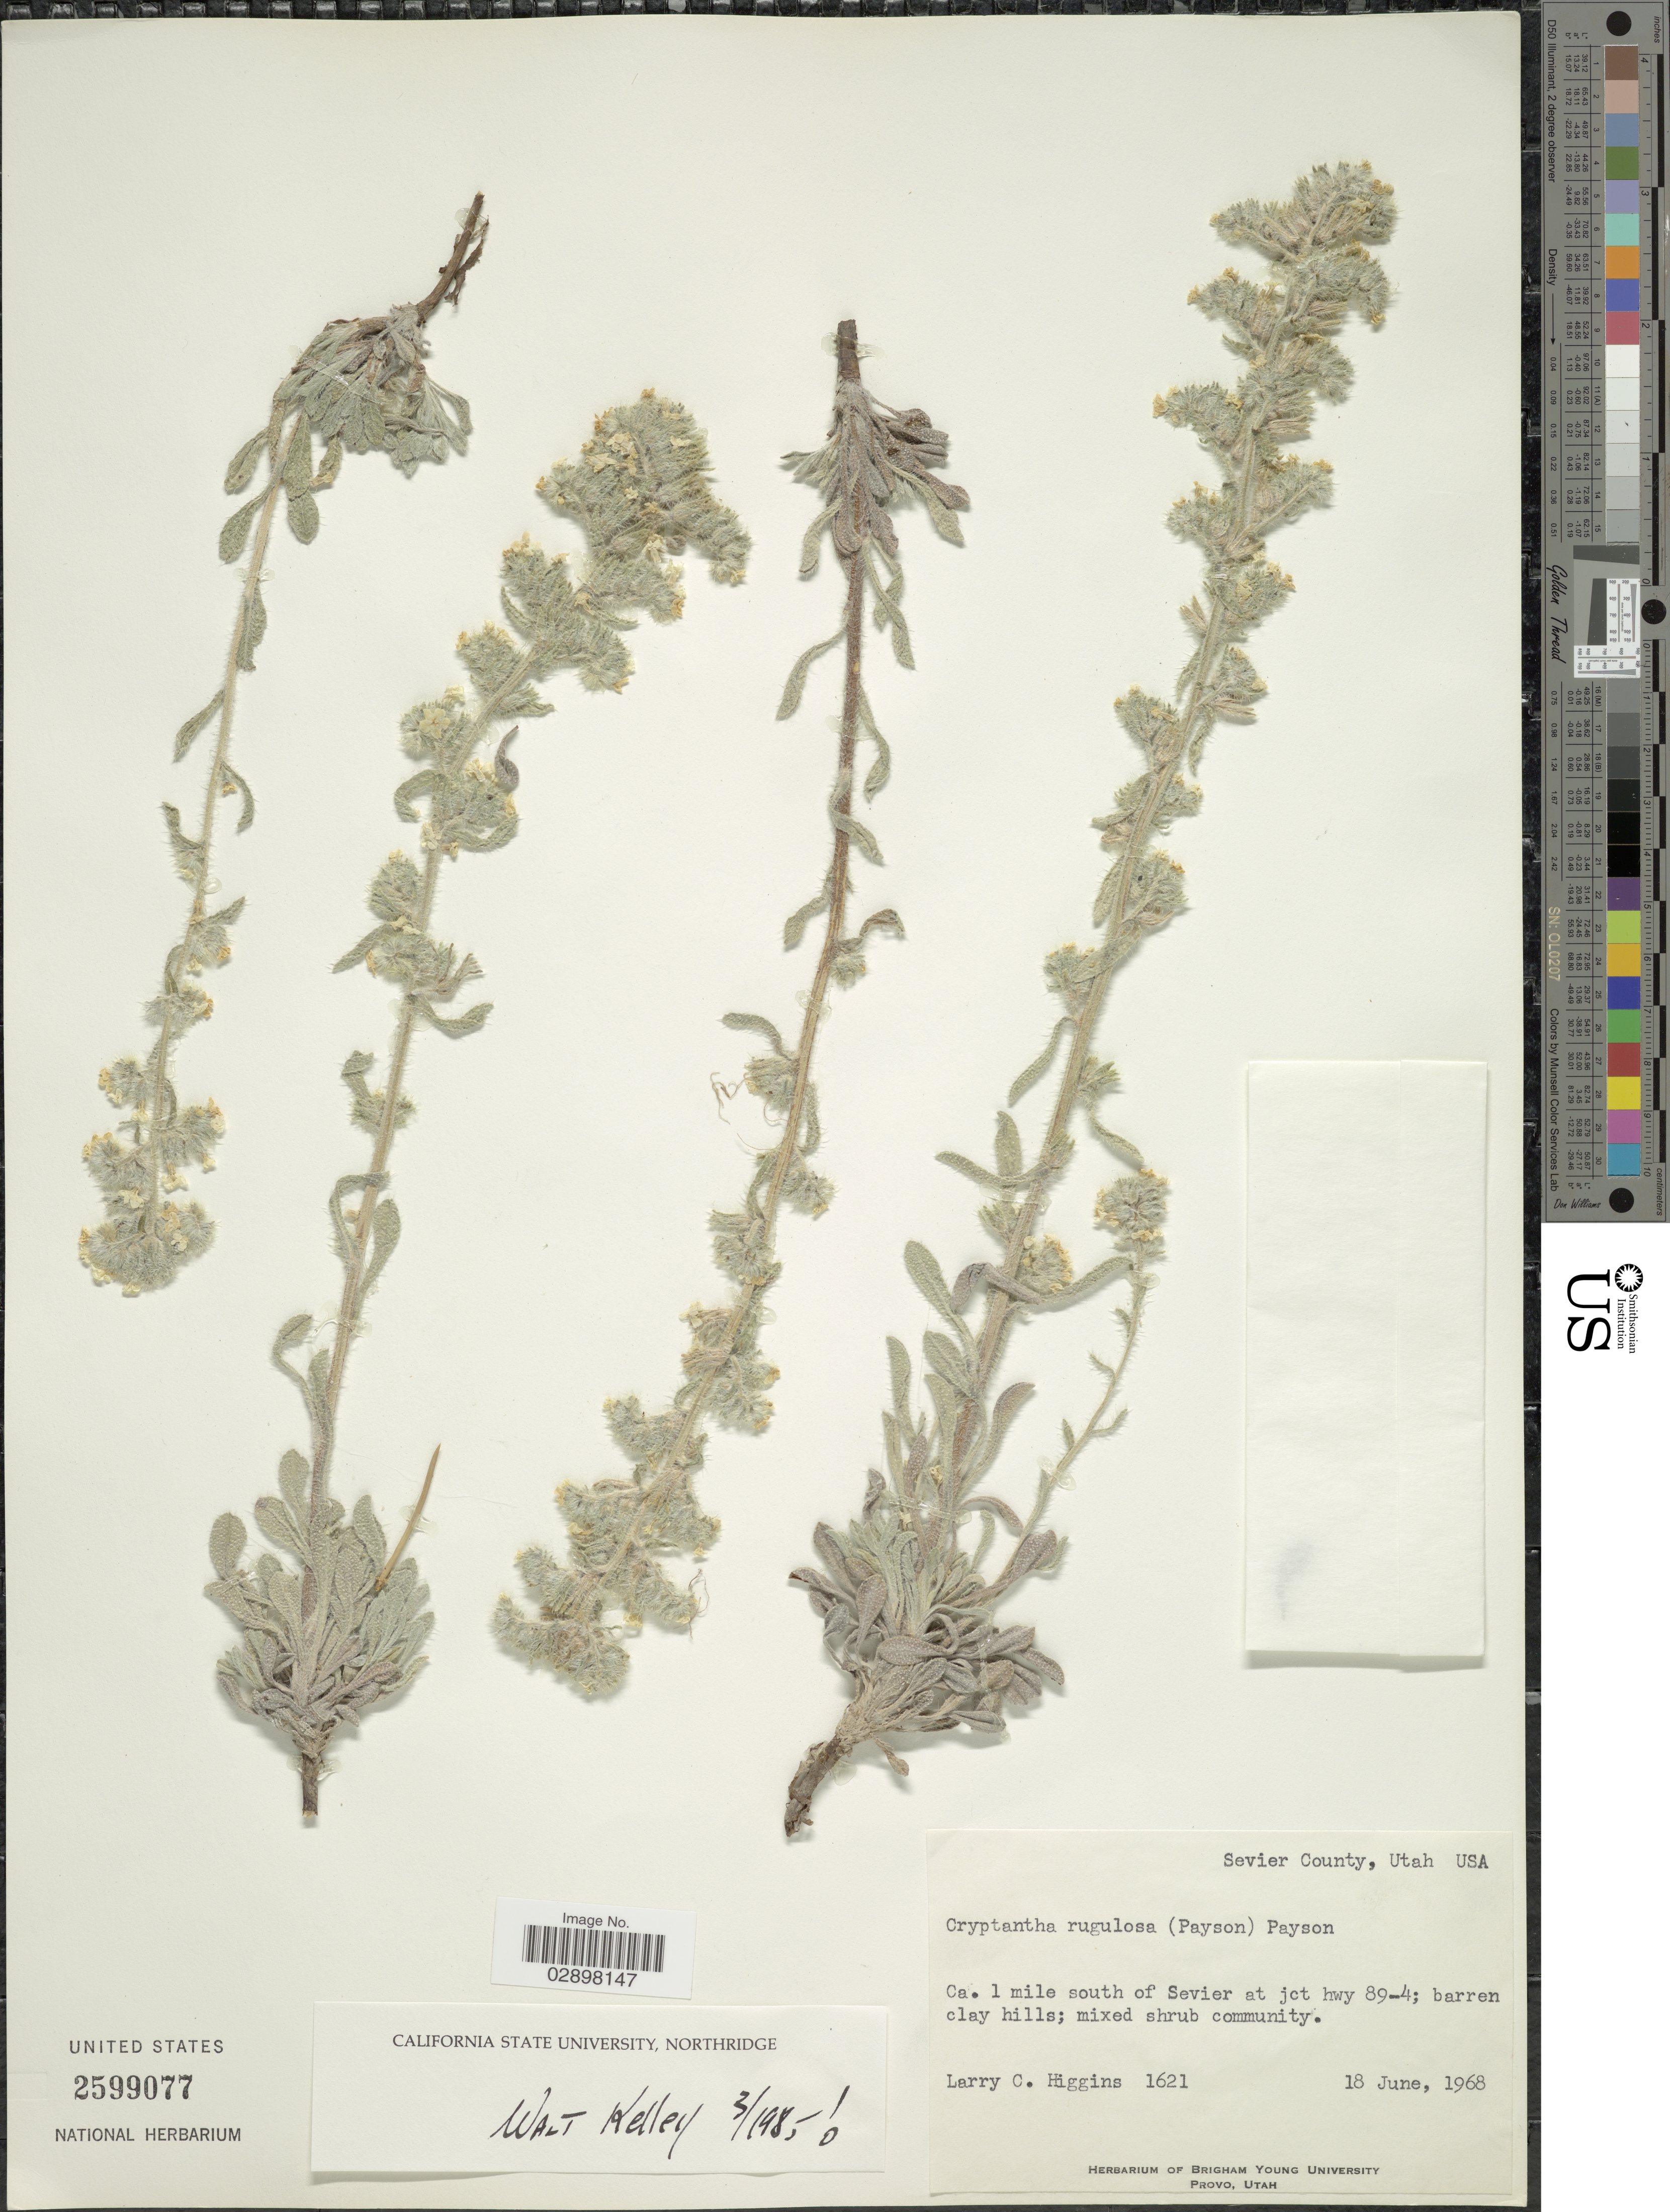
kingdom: Plantae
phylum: Tracheophyta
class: Magnoliopsida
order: Boraginales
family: Boraginaceae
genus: Cryptantha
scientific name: Cryptantha rugulosa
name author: (Payson) Payson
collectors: L. Higgins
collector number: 1621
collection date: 1968-06-18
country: United States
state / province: Utah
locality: Sevier County, Ca. 1 mile south of Sevier at jct hwy 89-4.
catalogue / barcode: US 2599077